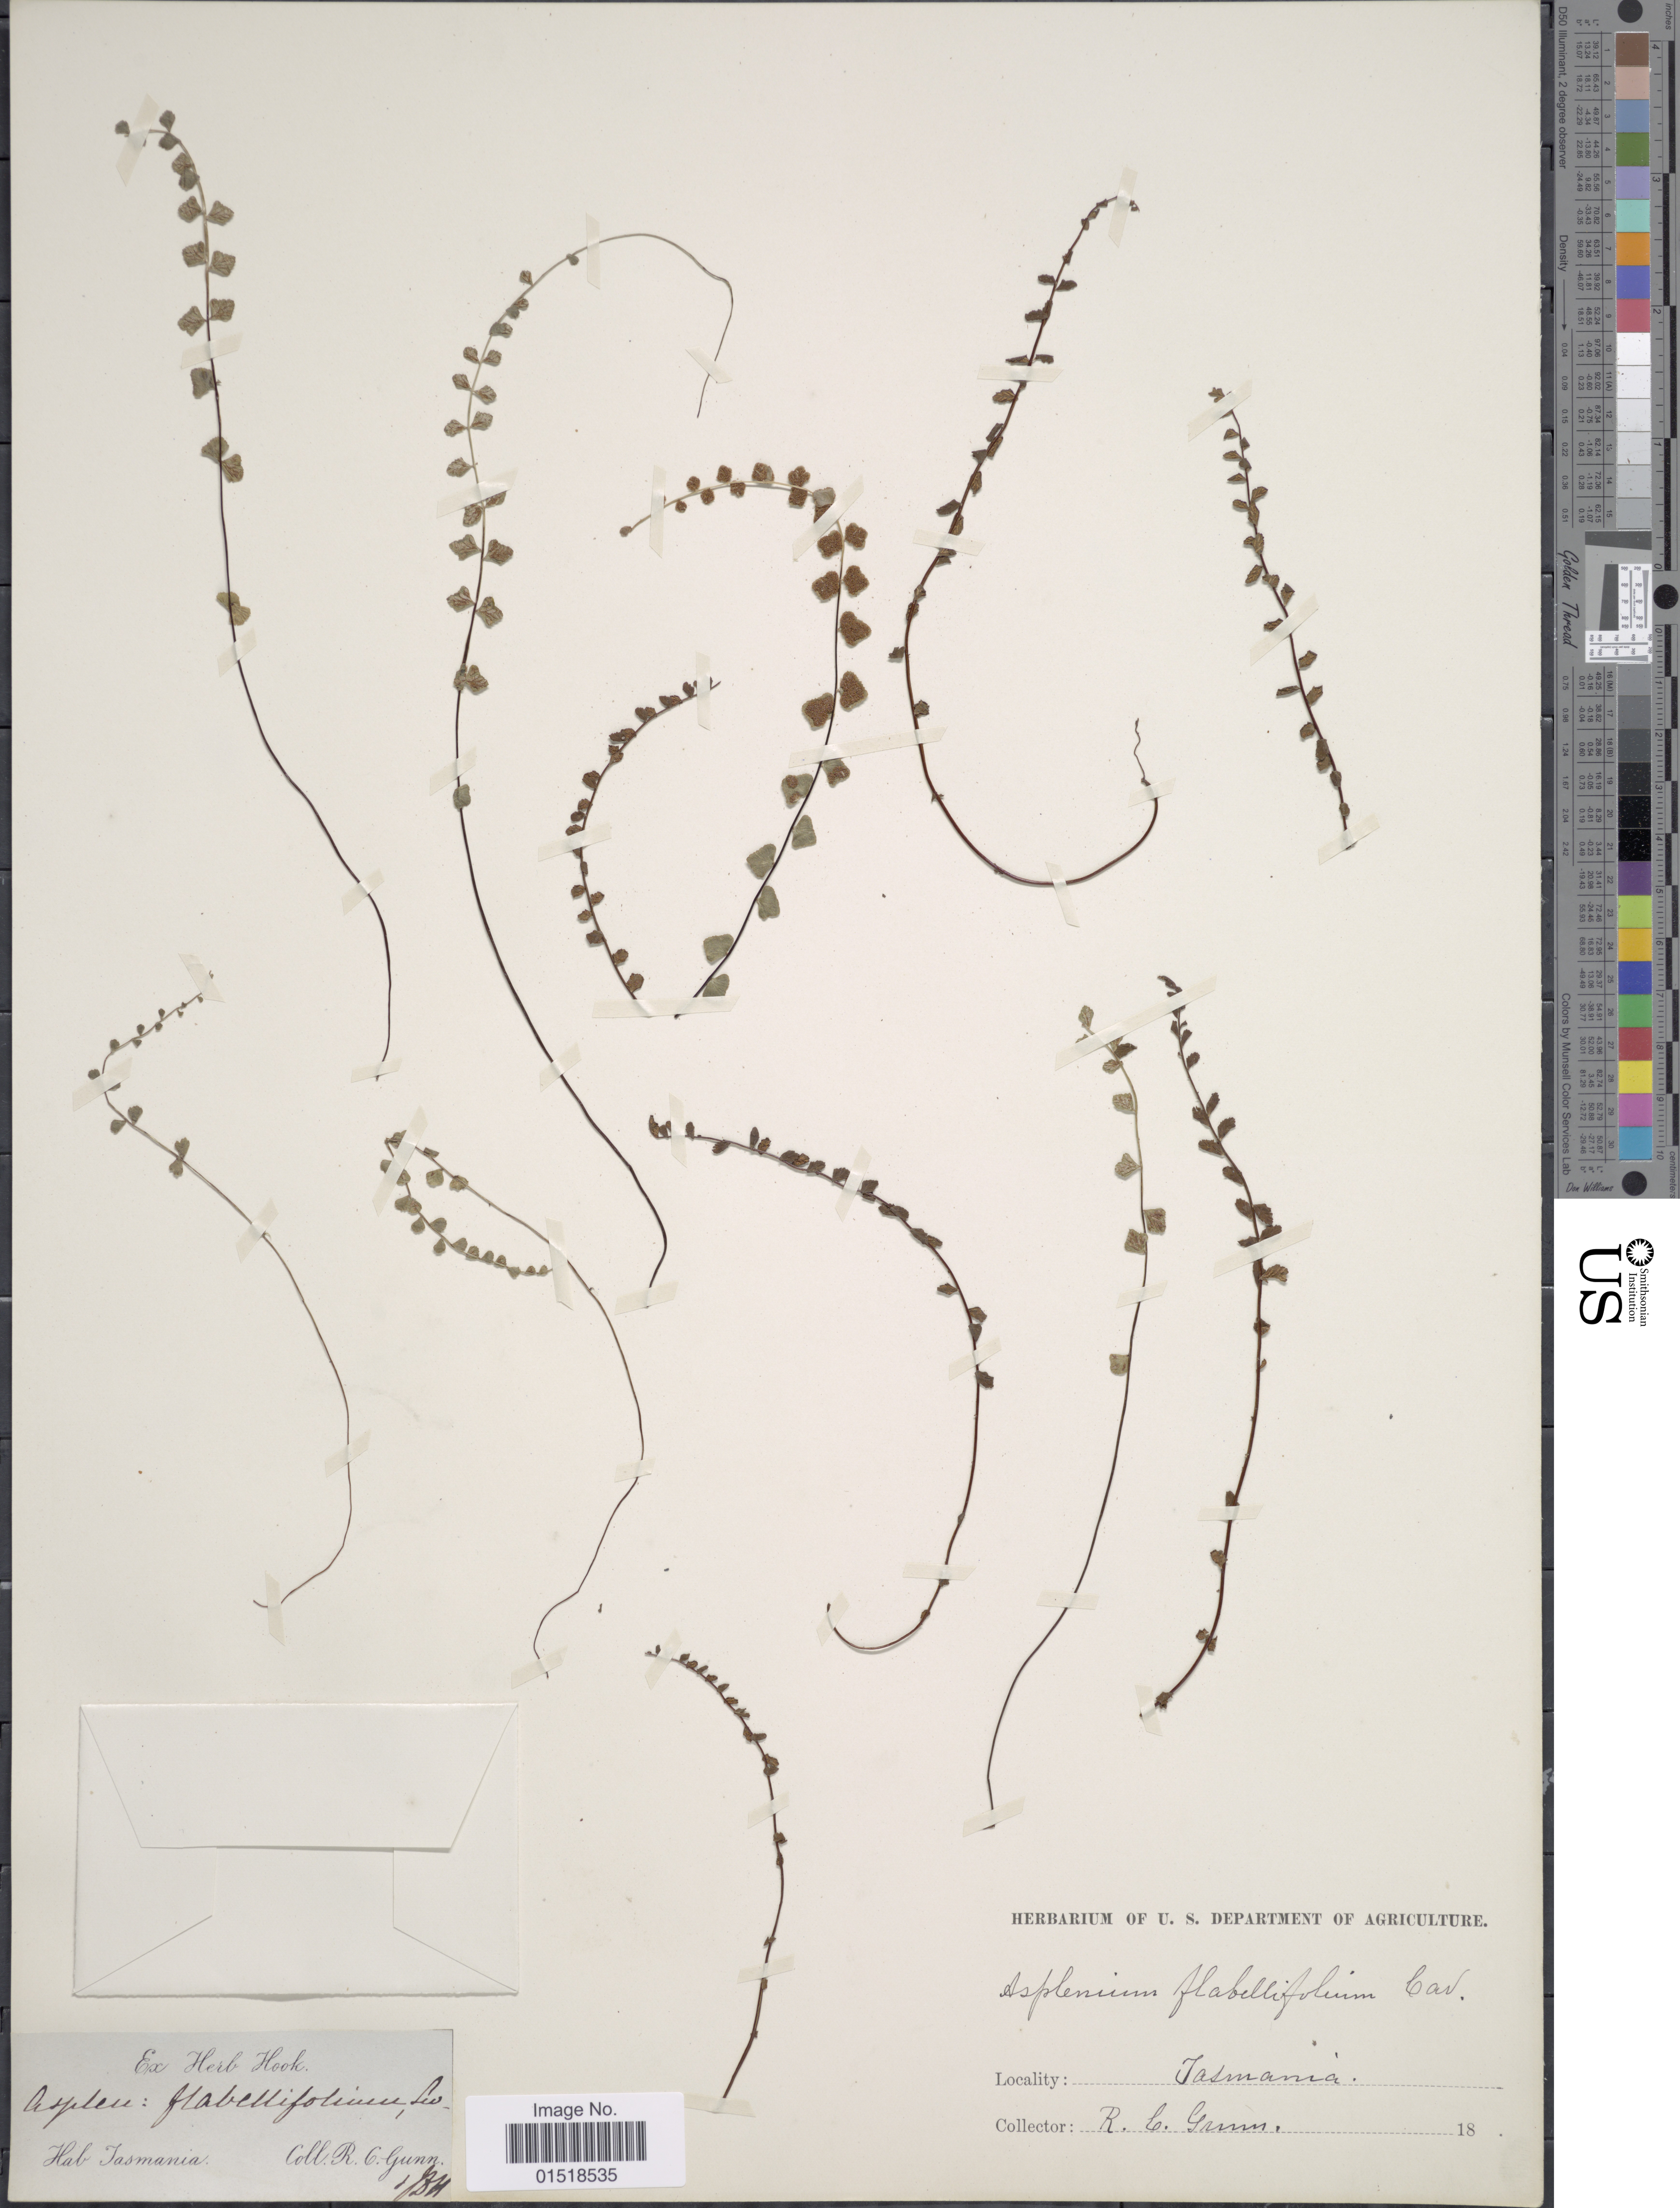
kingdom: Plantae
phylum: Tracheophyta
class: Polypodiopsida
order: Polypodiales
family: Aspleniaceae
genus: Asplenium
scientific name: Asplenium flabellifolium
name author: Cav.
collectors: R. Gunn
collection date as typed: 18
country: Australia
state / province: Tasmania